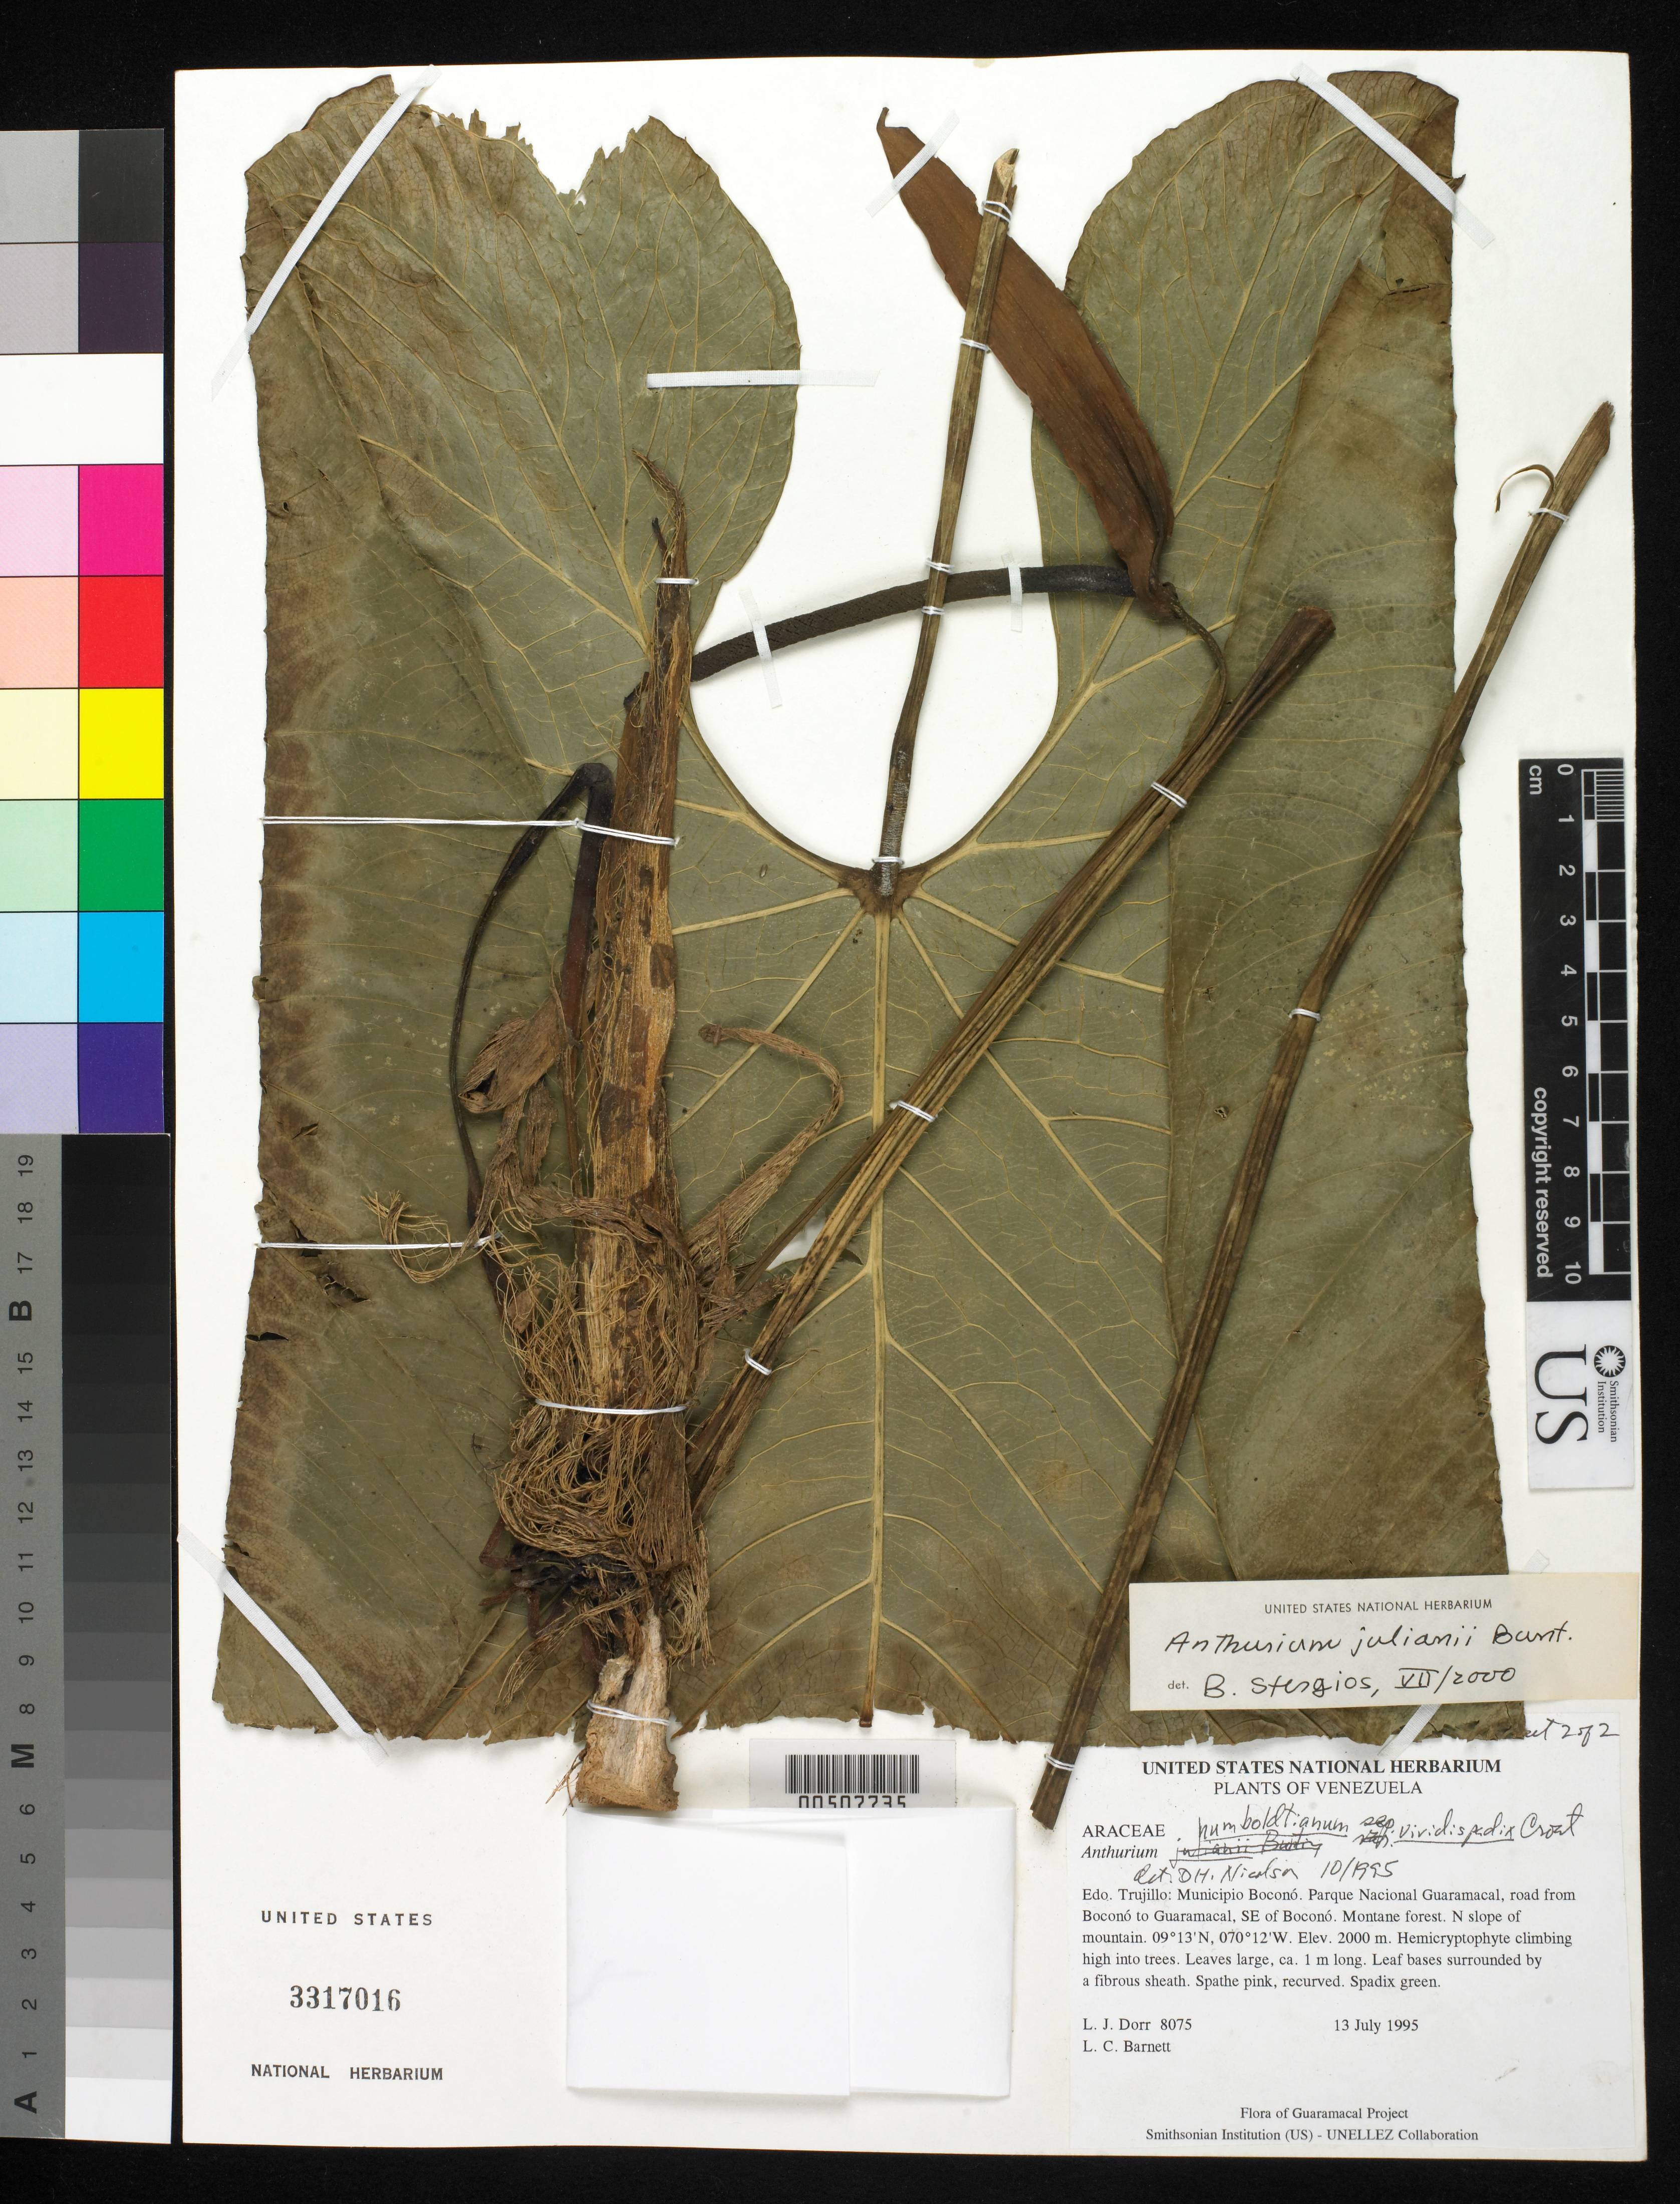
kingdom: Plantae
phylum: Tracheophyta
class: Liliopsida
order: Alismatales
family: Araceae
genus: Anthurium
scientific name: Anthurium julianii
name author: G.S. Bunting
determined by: Stergios, B. G.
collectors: L. J. Dorr & L. C. Barnett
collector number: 8075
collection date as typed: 13 Jul 1995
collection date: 1995-07-13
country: Venezuela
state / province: Trujillo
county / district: Boconó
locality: Parque Nacional Guaramacal, road from Boconó to Guaramacal, SE of Boconó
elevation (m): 2000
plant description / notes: PORT, US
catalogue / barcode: US 3317016